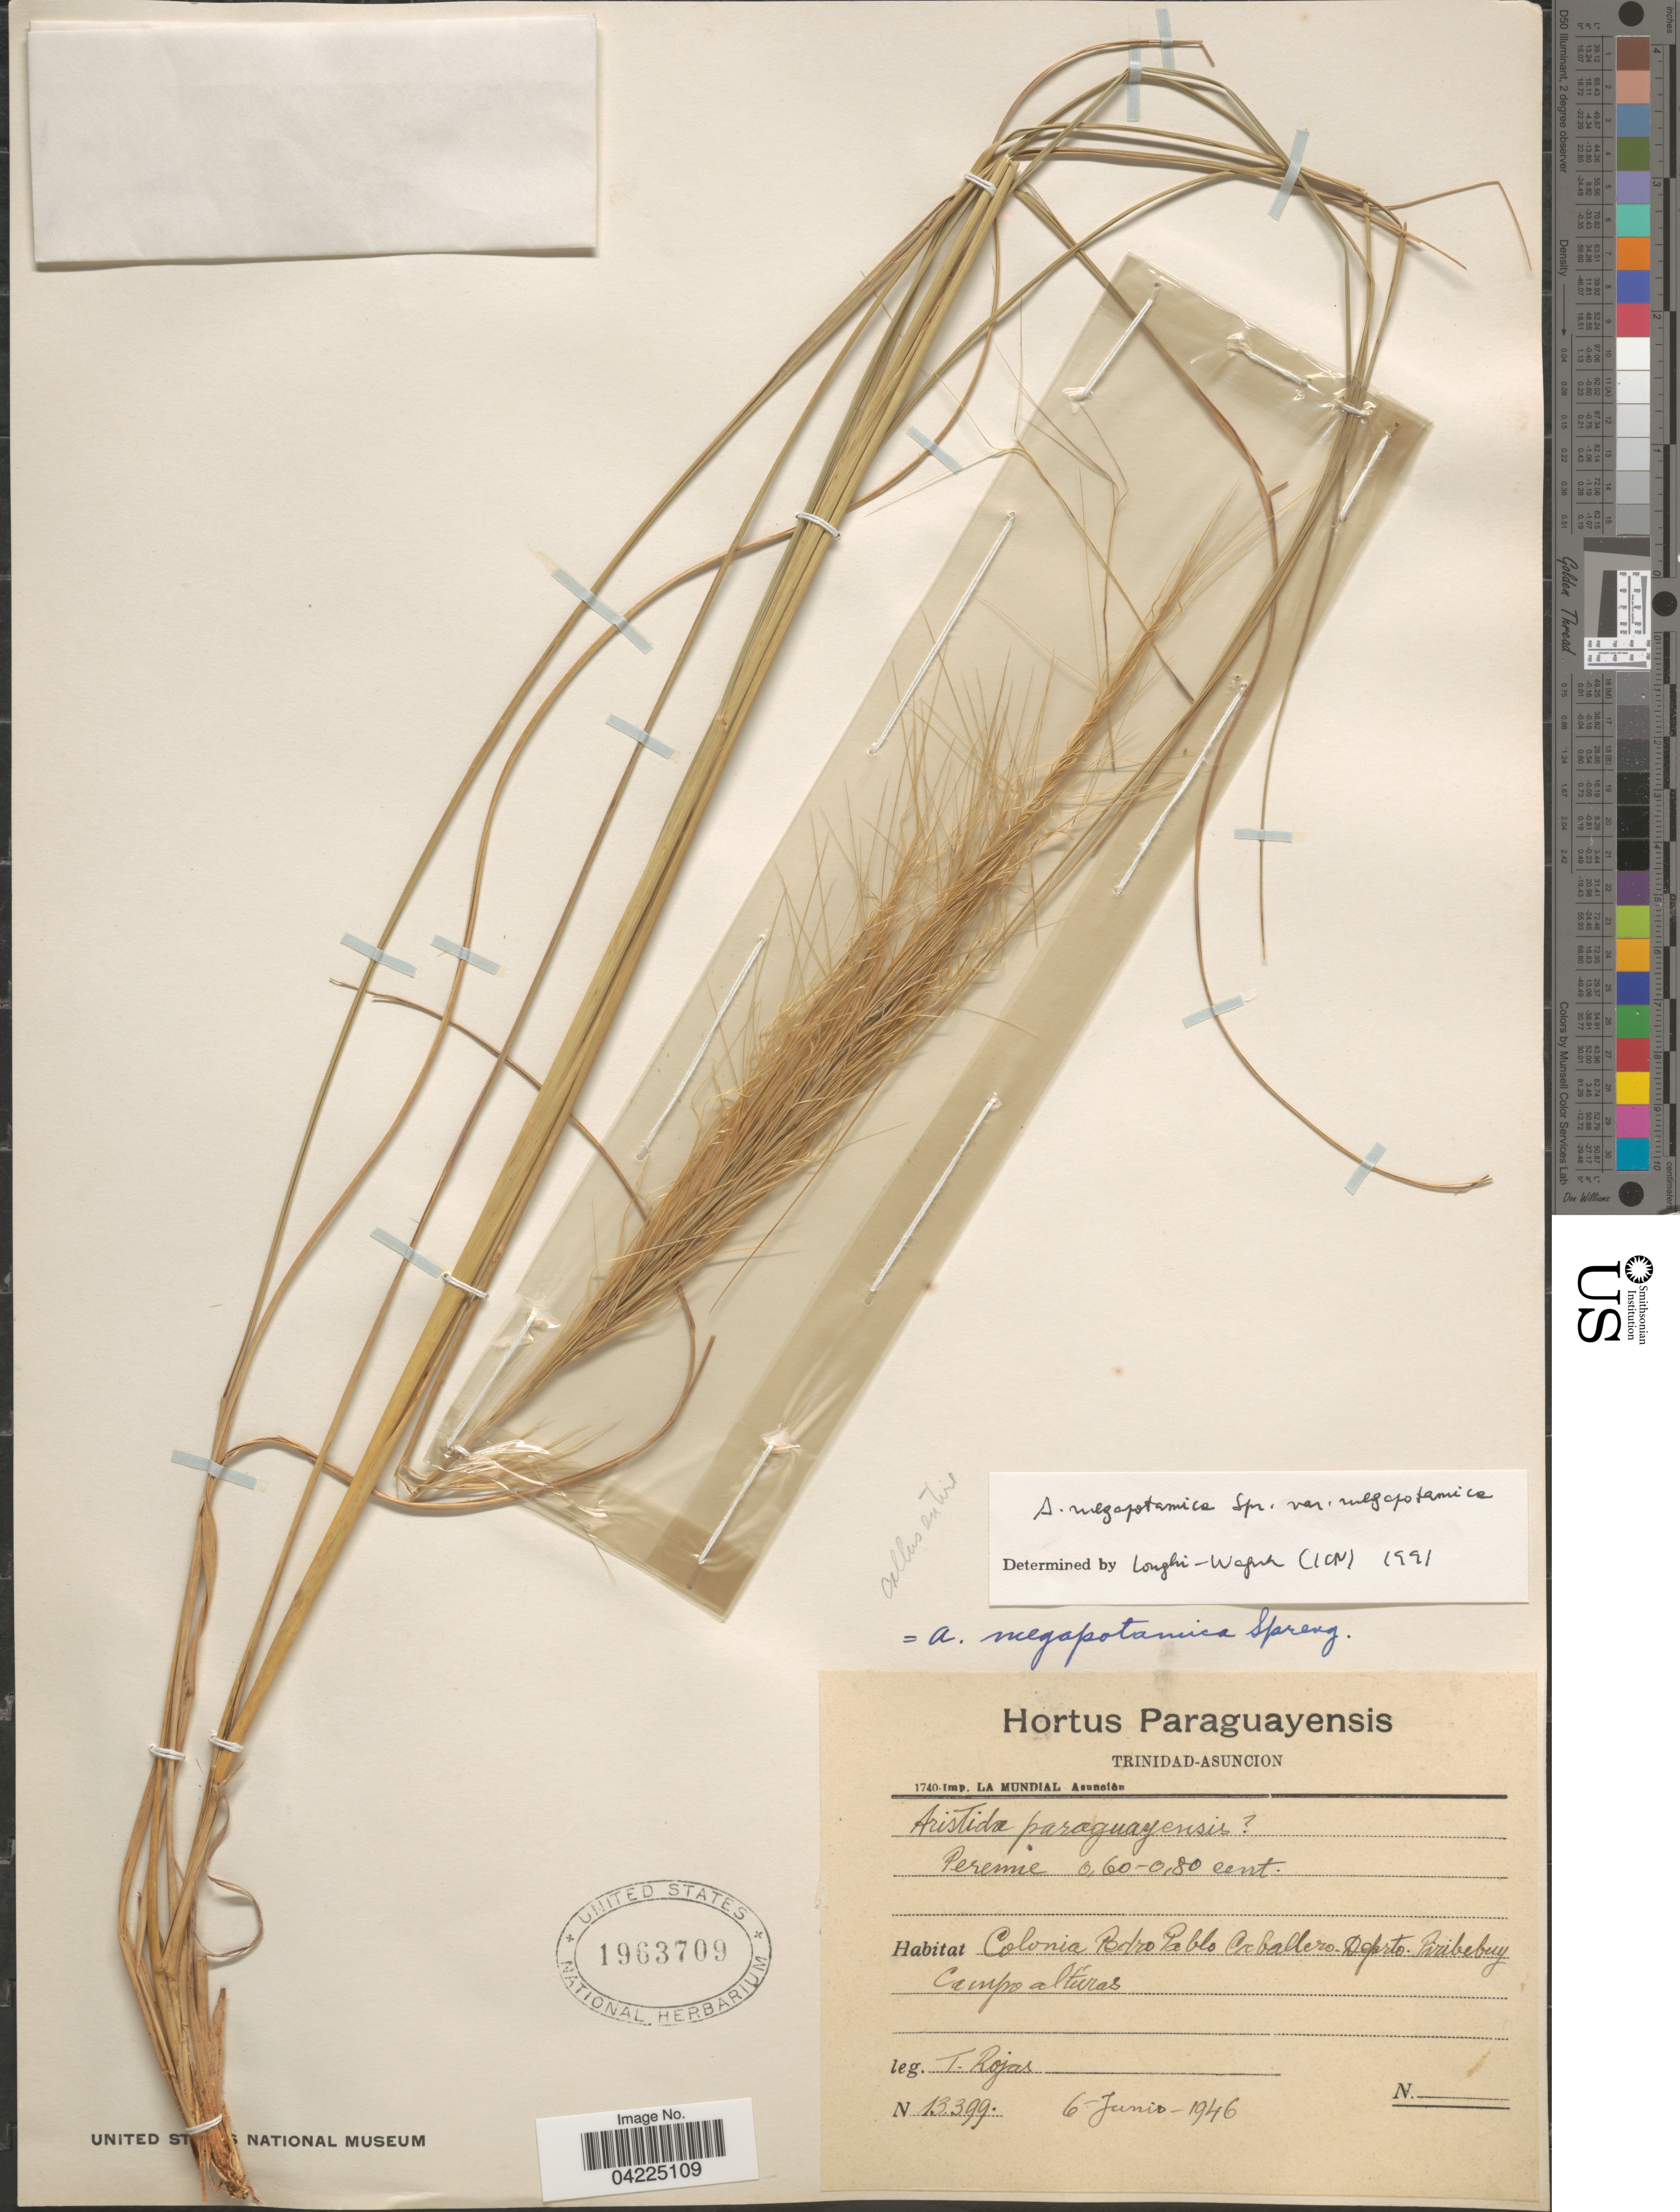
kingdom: Plantae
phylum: Tracheophyta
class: Liliopsida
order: Poales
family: Poaceae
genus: Aristida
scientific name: Aristida megapotamica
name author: Spreng.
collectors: T. Rojas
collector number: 13399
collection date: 1946-06-06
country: Paraguay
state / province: Asuncion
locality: Colonia Pedro Pablo Cabaltezo. Deprto. Piribebuy. Campo alturas.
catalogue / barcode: US 1963709